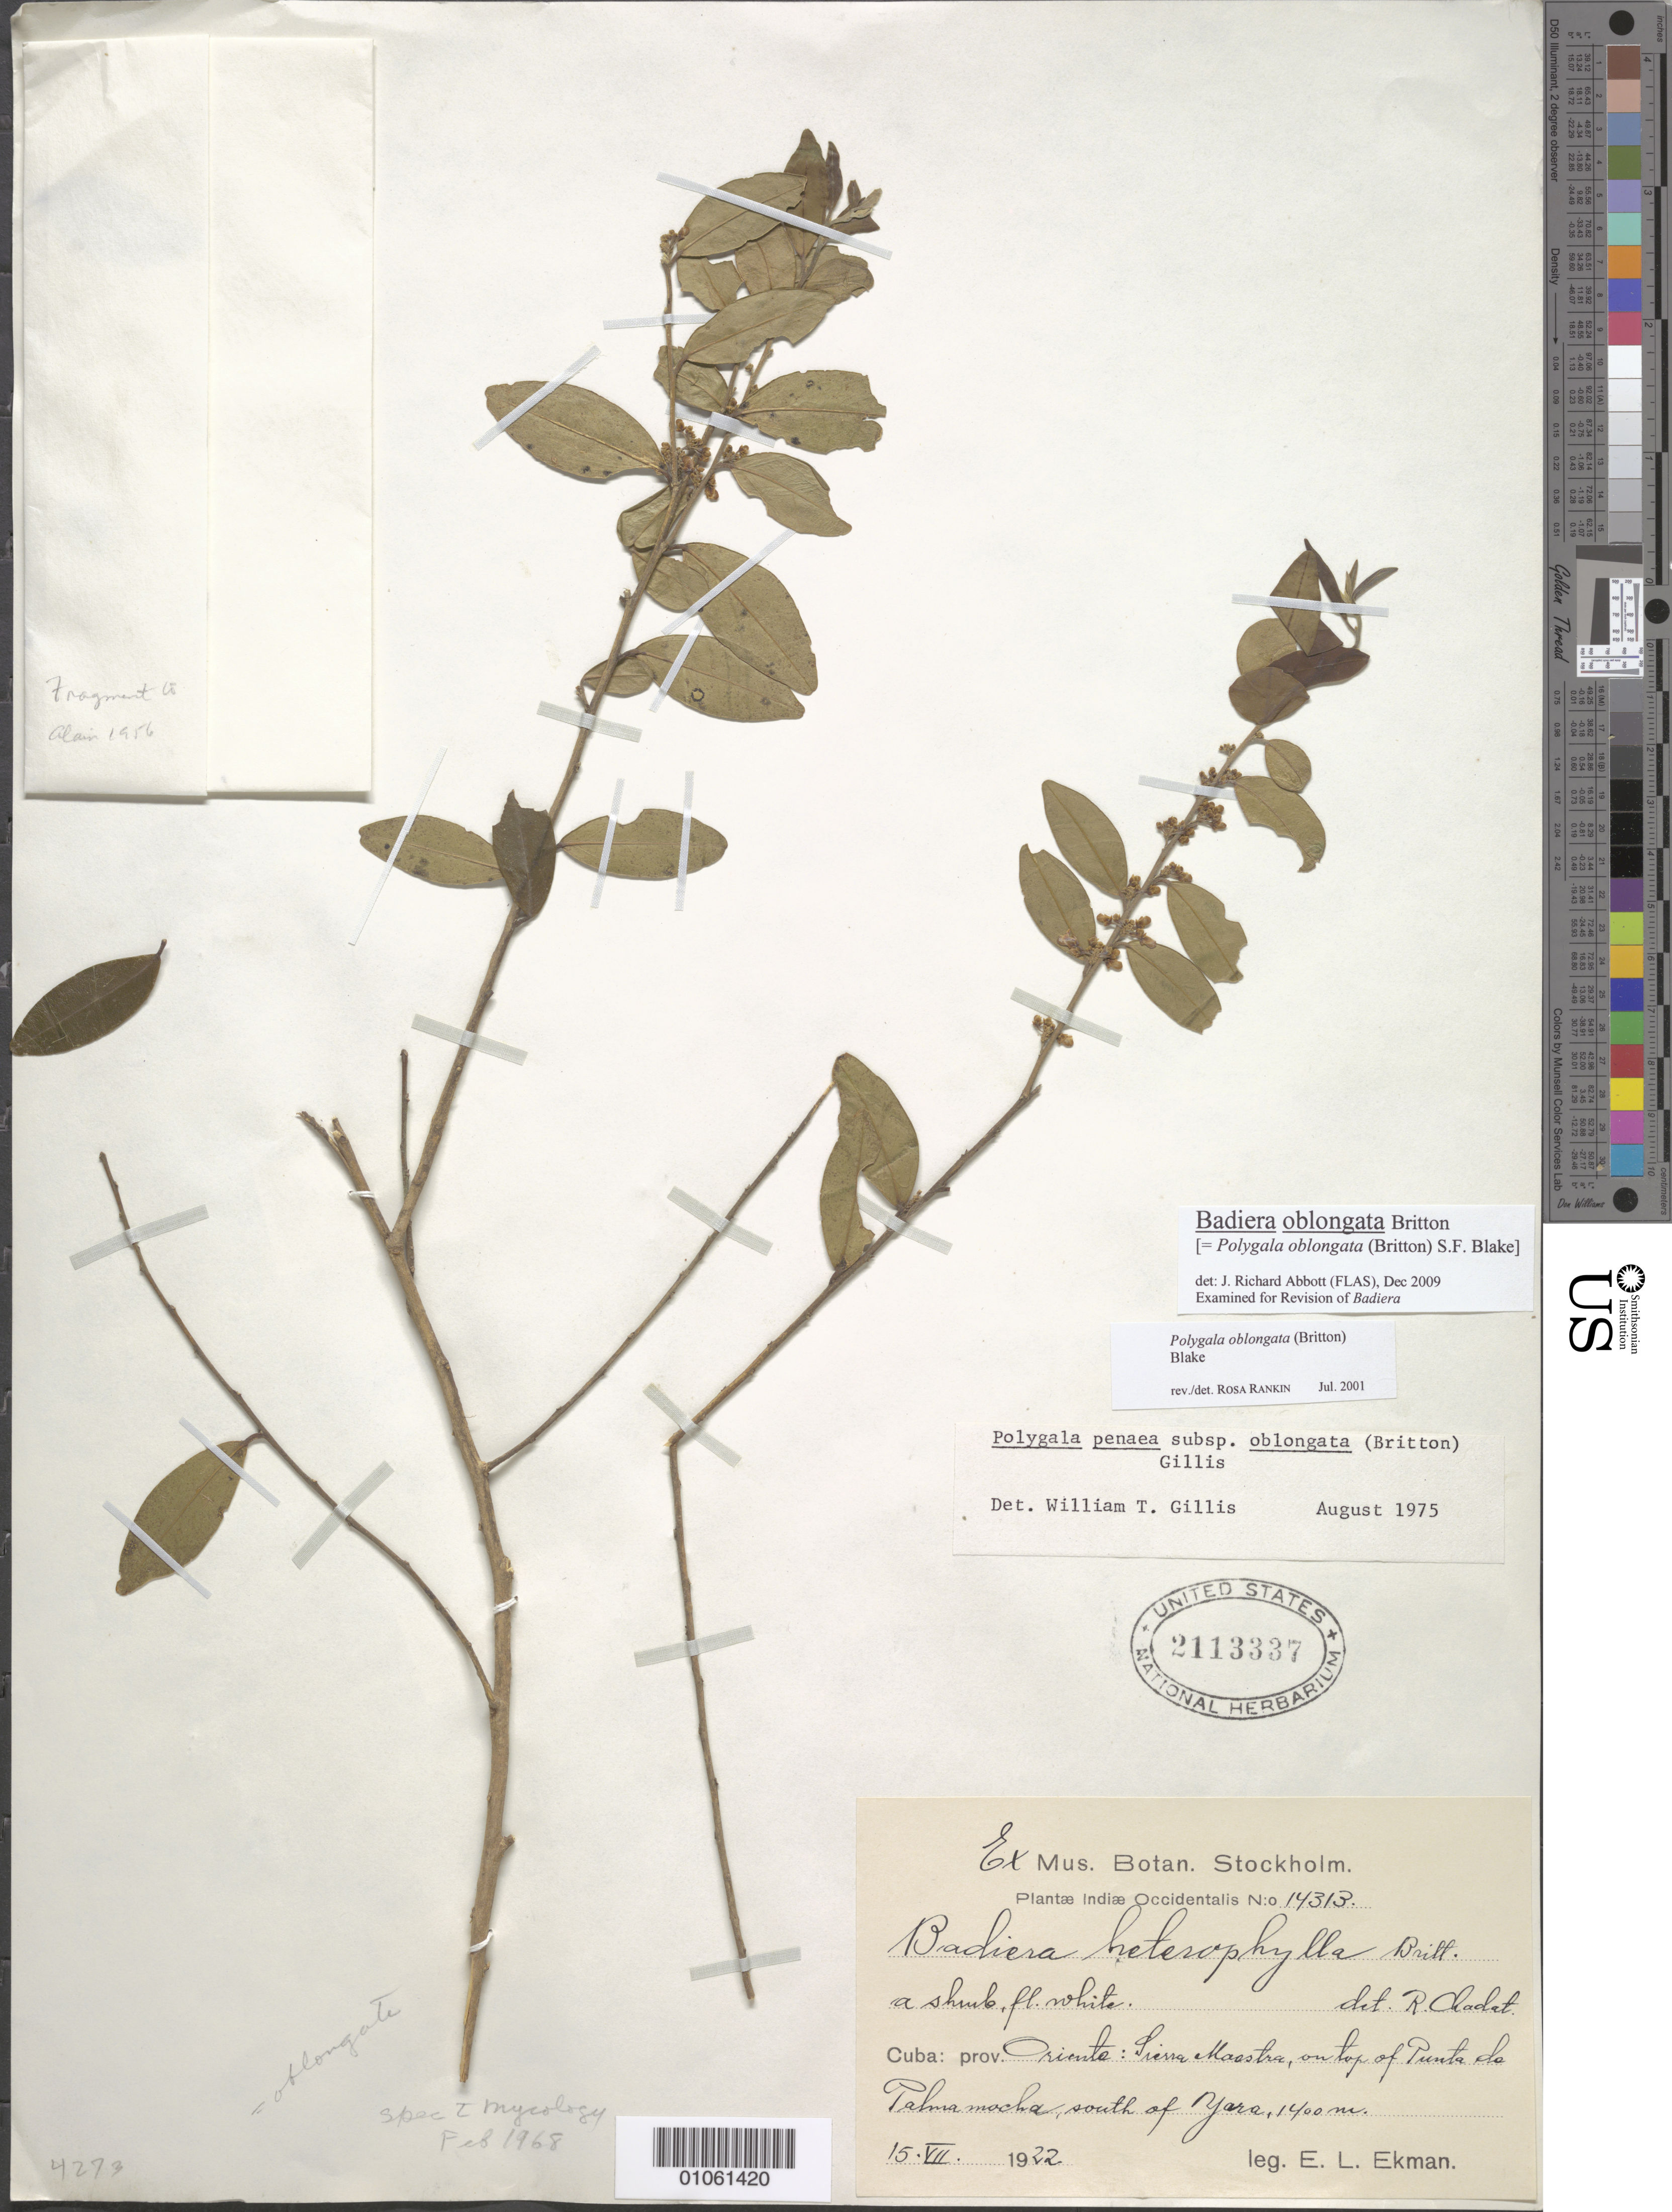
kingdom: Plantae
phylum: Tracheophyta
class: Magnoliopsida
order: Fabales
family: Polygalaceae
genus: Badiera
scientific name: Badiera oblongata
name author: Britton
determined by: Abbott, J. R., (FLAS)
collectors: E. L. Ekman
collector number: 14313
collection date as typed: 15 Jul 1922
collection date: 1922-07-15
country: Cuba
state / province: Oriente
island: Cuba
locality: Sierra Maestra, on top of Punta da Palmamocha, S of Yara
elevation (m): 1400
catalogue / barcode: US 2113337